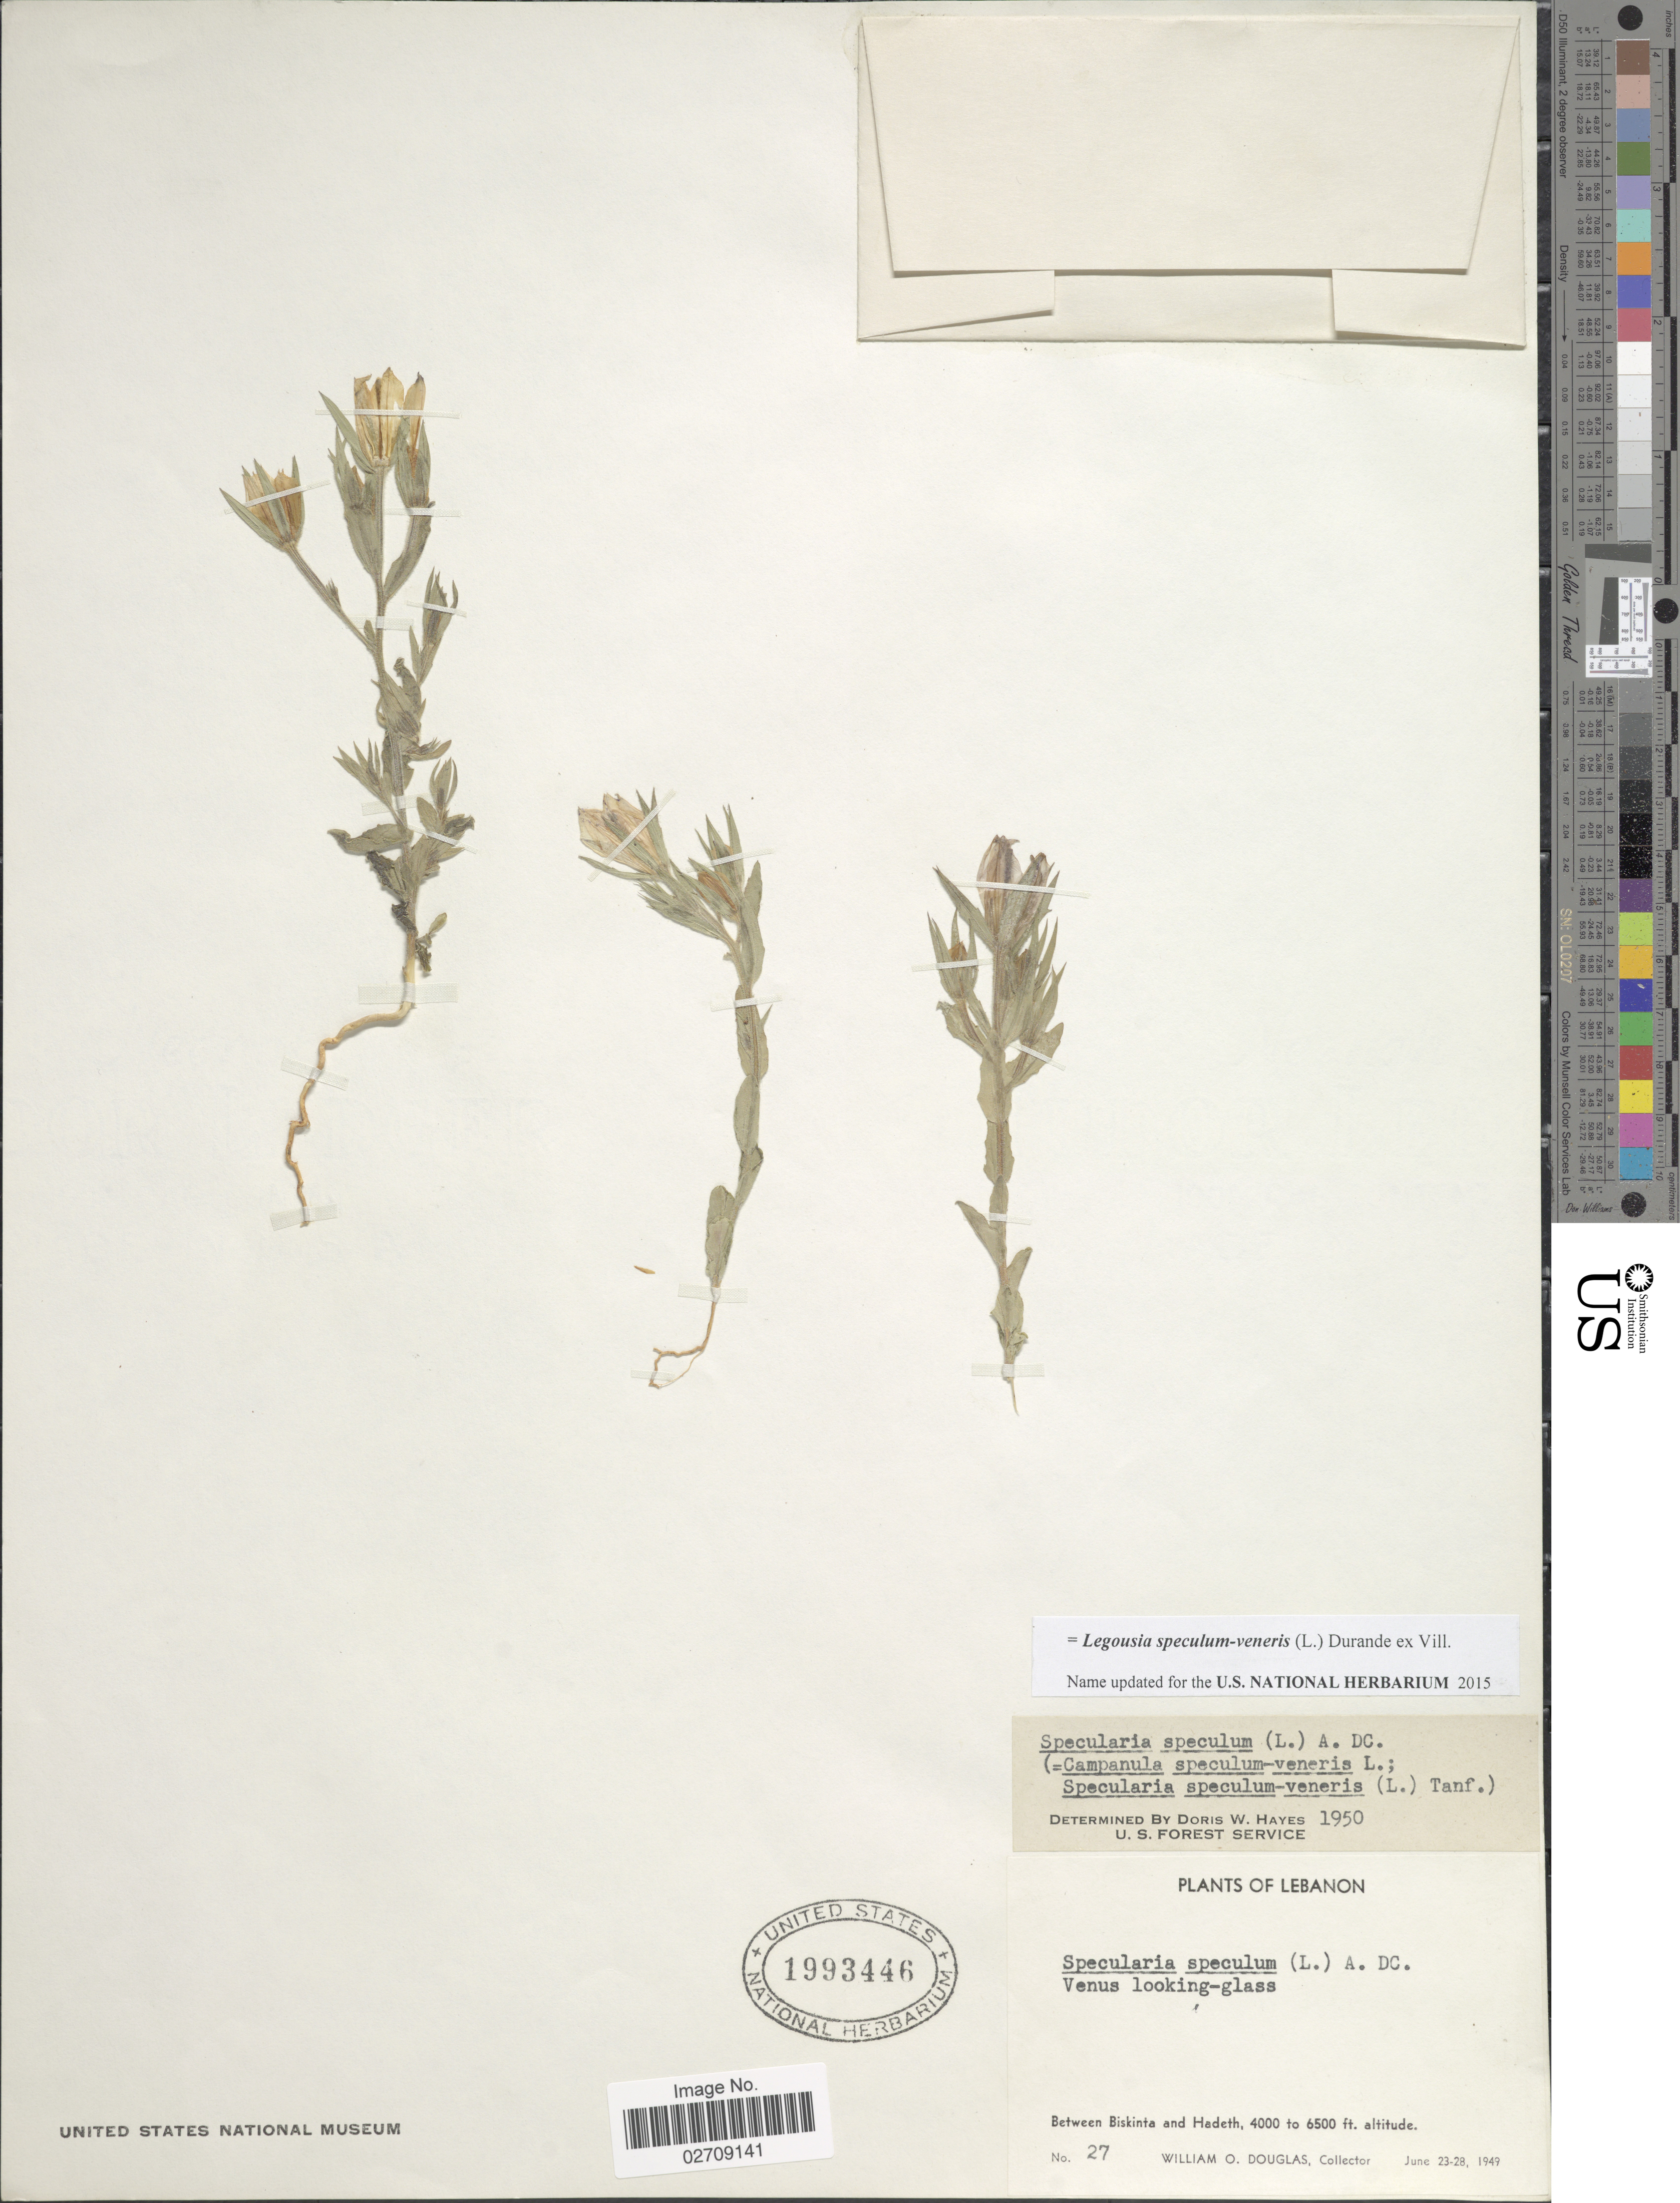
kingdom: Plantae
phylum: Tracheophyta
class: Magnoliopsida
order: Asterales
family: Campanulaceae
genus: Legousia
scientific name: Legousia speculum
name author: Fisch.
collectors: W. Douglas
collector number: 27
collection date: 1949-06-23/1949-06-28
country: Lebanon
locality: Between Biskinta and Hadeth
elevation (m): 1219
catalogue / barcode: US 1993446